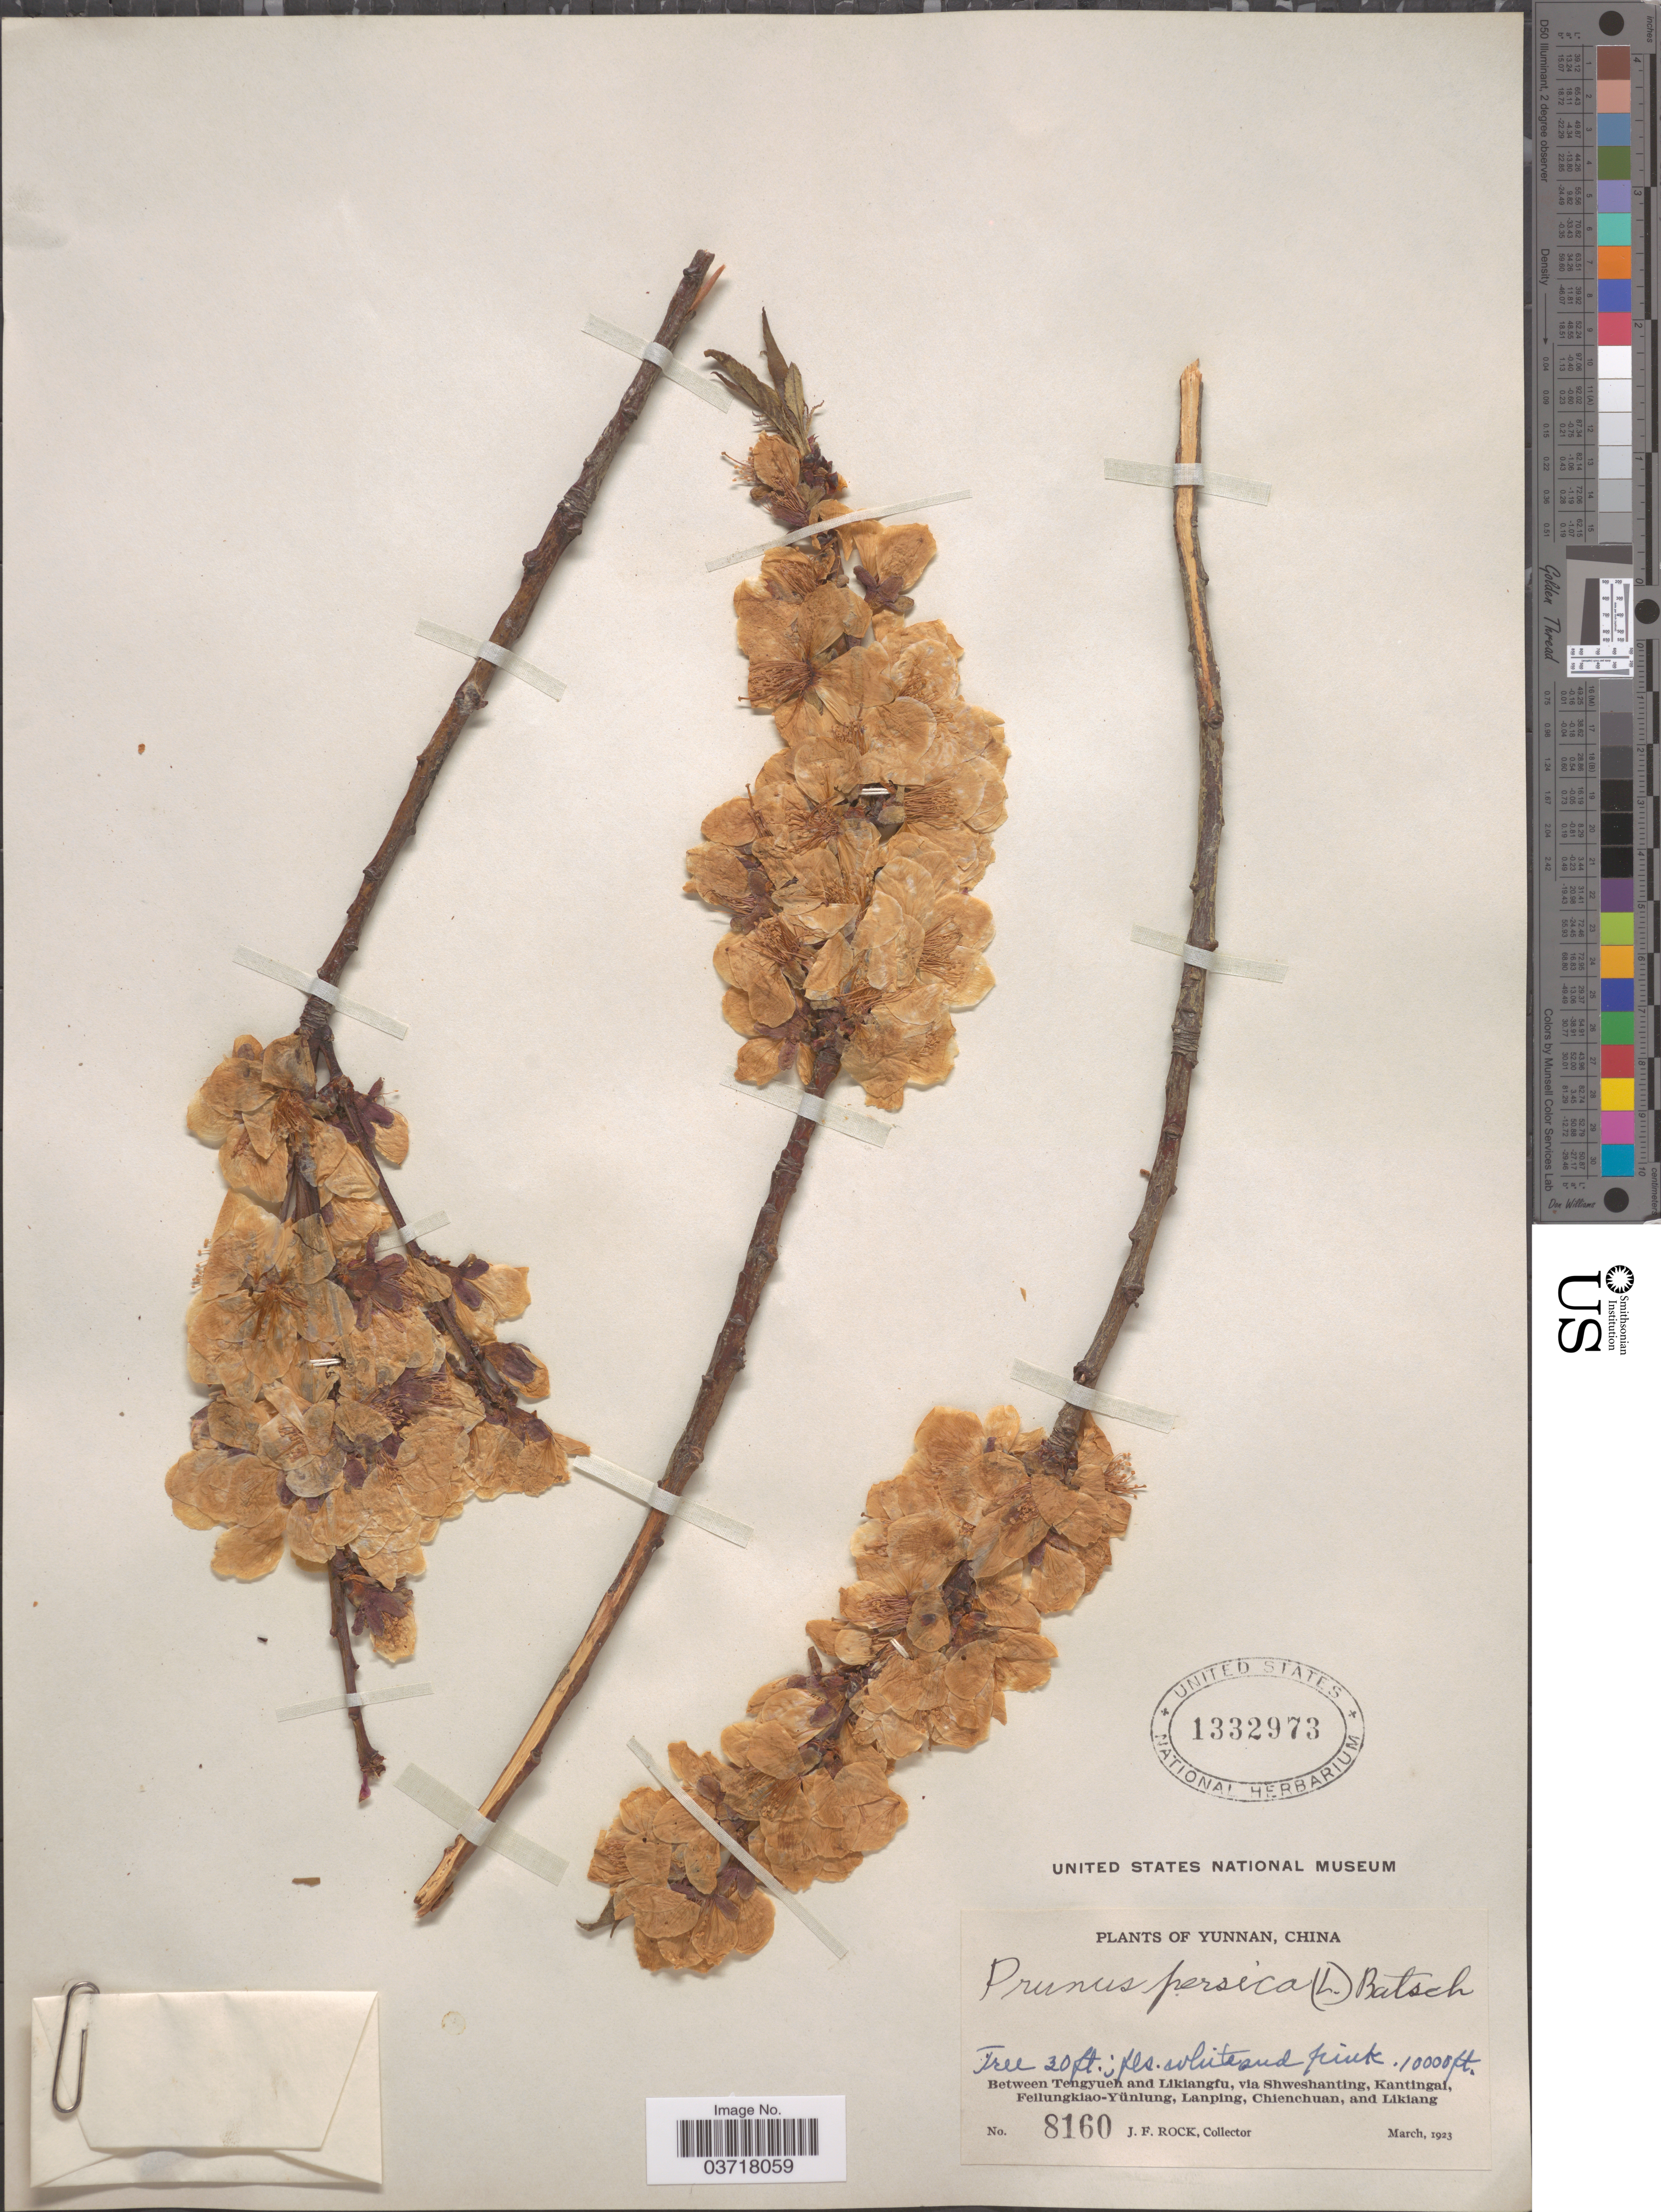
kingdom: Plantae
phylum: Tracheophyta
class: Magnoliopsida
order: Rosales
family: Rosaceae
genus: Prunus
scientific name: Prunus persica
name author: (L.) Batsch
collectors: J. Rock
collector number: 8160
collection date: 1923-03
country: China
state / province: Yunnan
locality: Between Tengyueh and Likiangfu, via Shweshanting, Kantingai, Feilungkiao-Yünlung, Lanping, Chienchuan, and Likiang.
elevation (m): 3048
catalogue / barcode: US 1332973